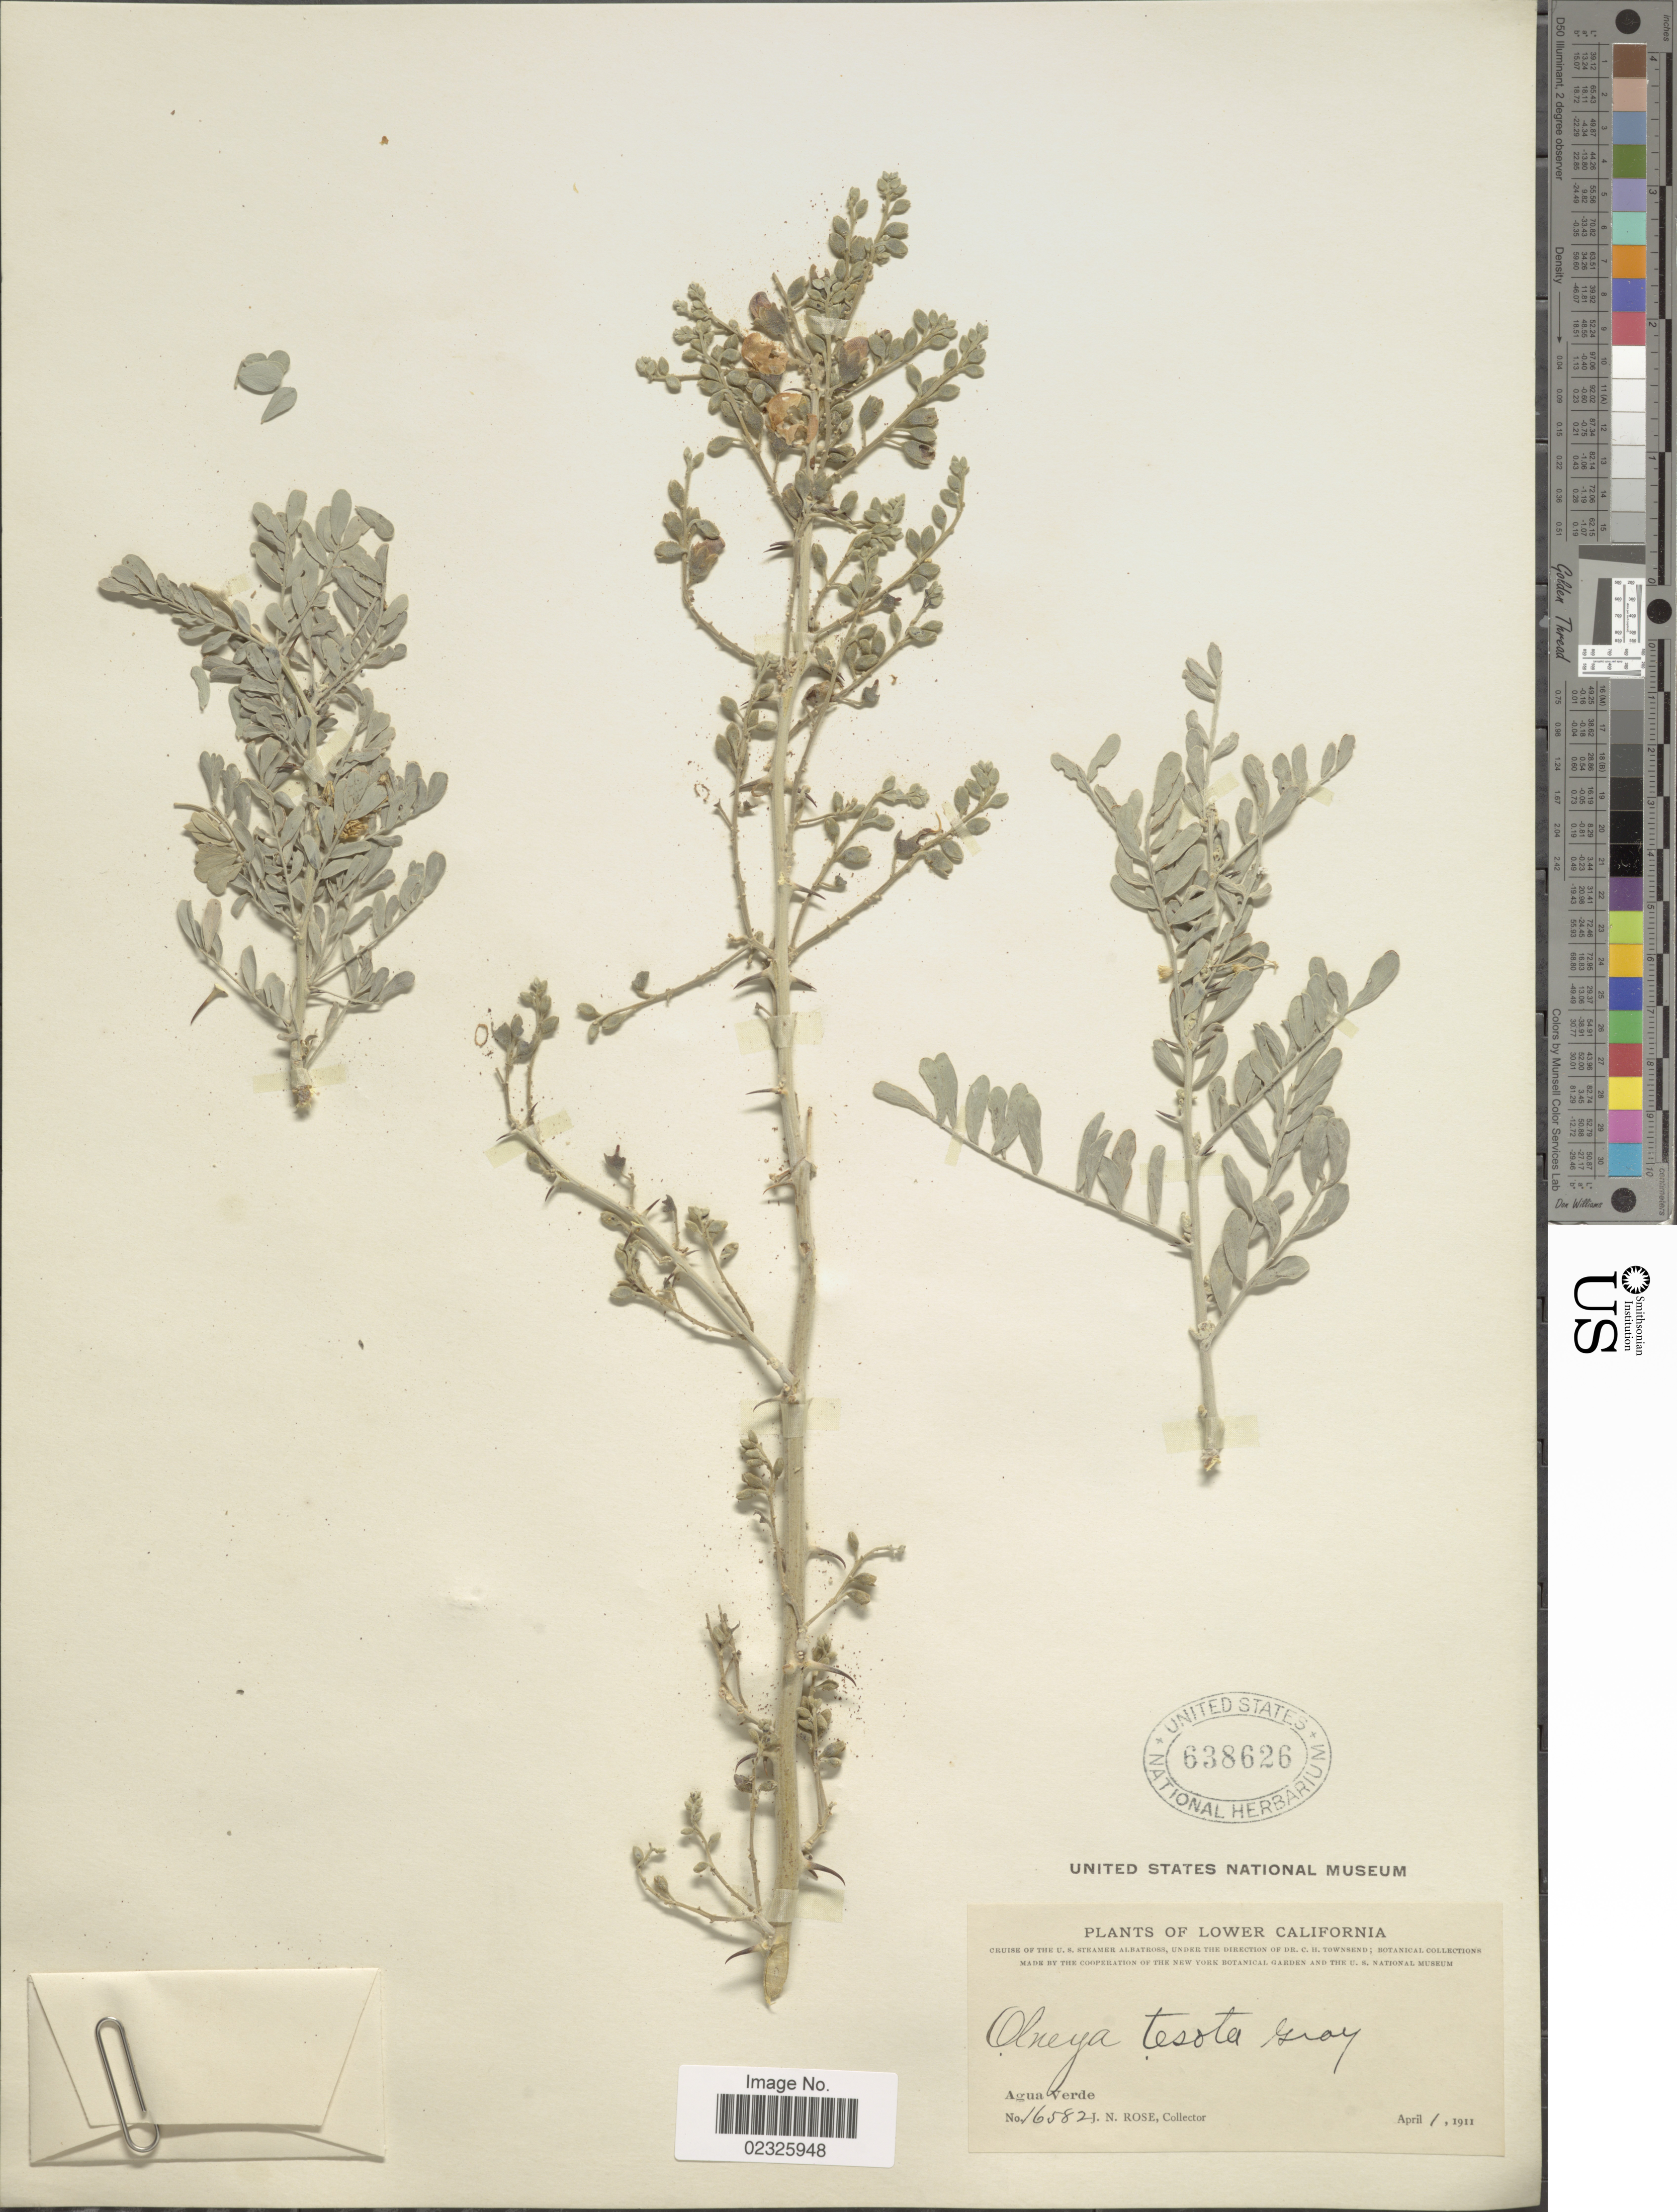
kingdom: Plantae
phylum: Tracheophyta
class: Magnoliopsida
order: Fabales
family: Fabaceae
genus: Olneya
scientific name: Olneya tesota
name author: A. Gray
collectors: J. N. Rose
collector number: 16582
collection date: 1911-04-01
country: Mexico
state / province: Baja California Sur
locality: Lower California, Agua Verde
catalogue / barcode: US 638626